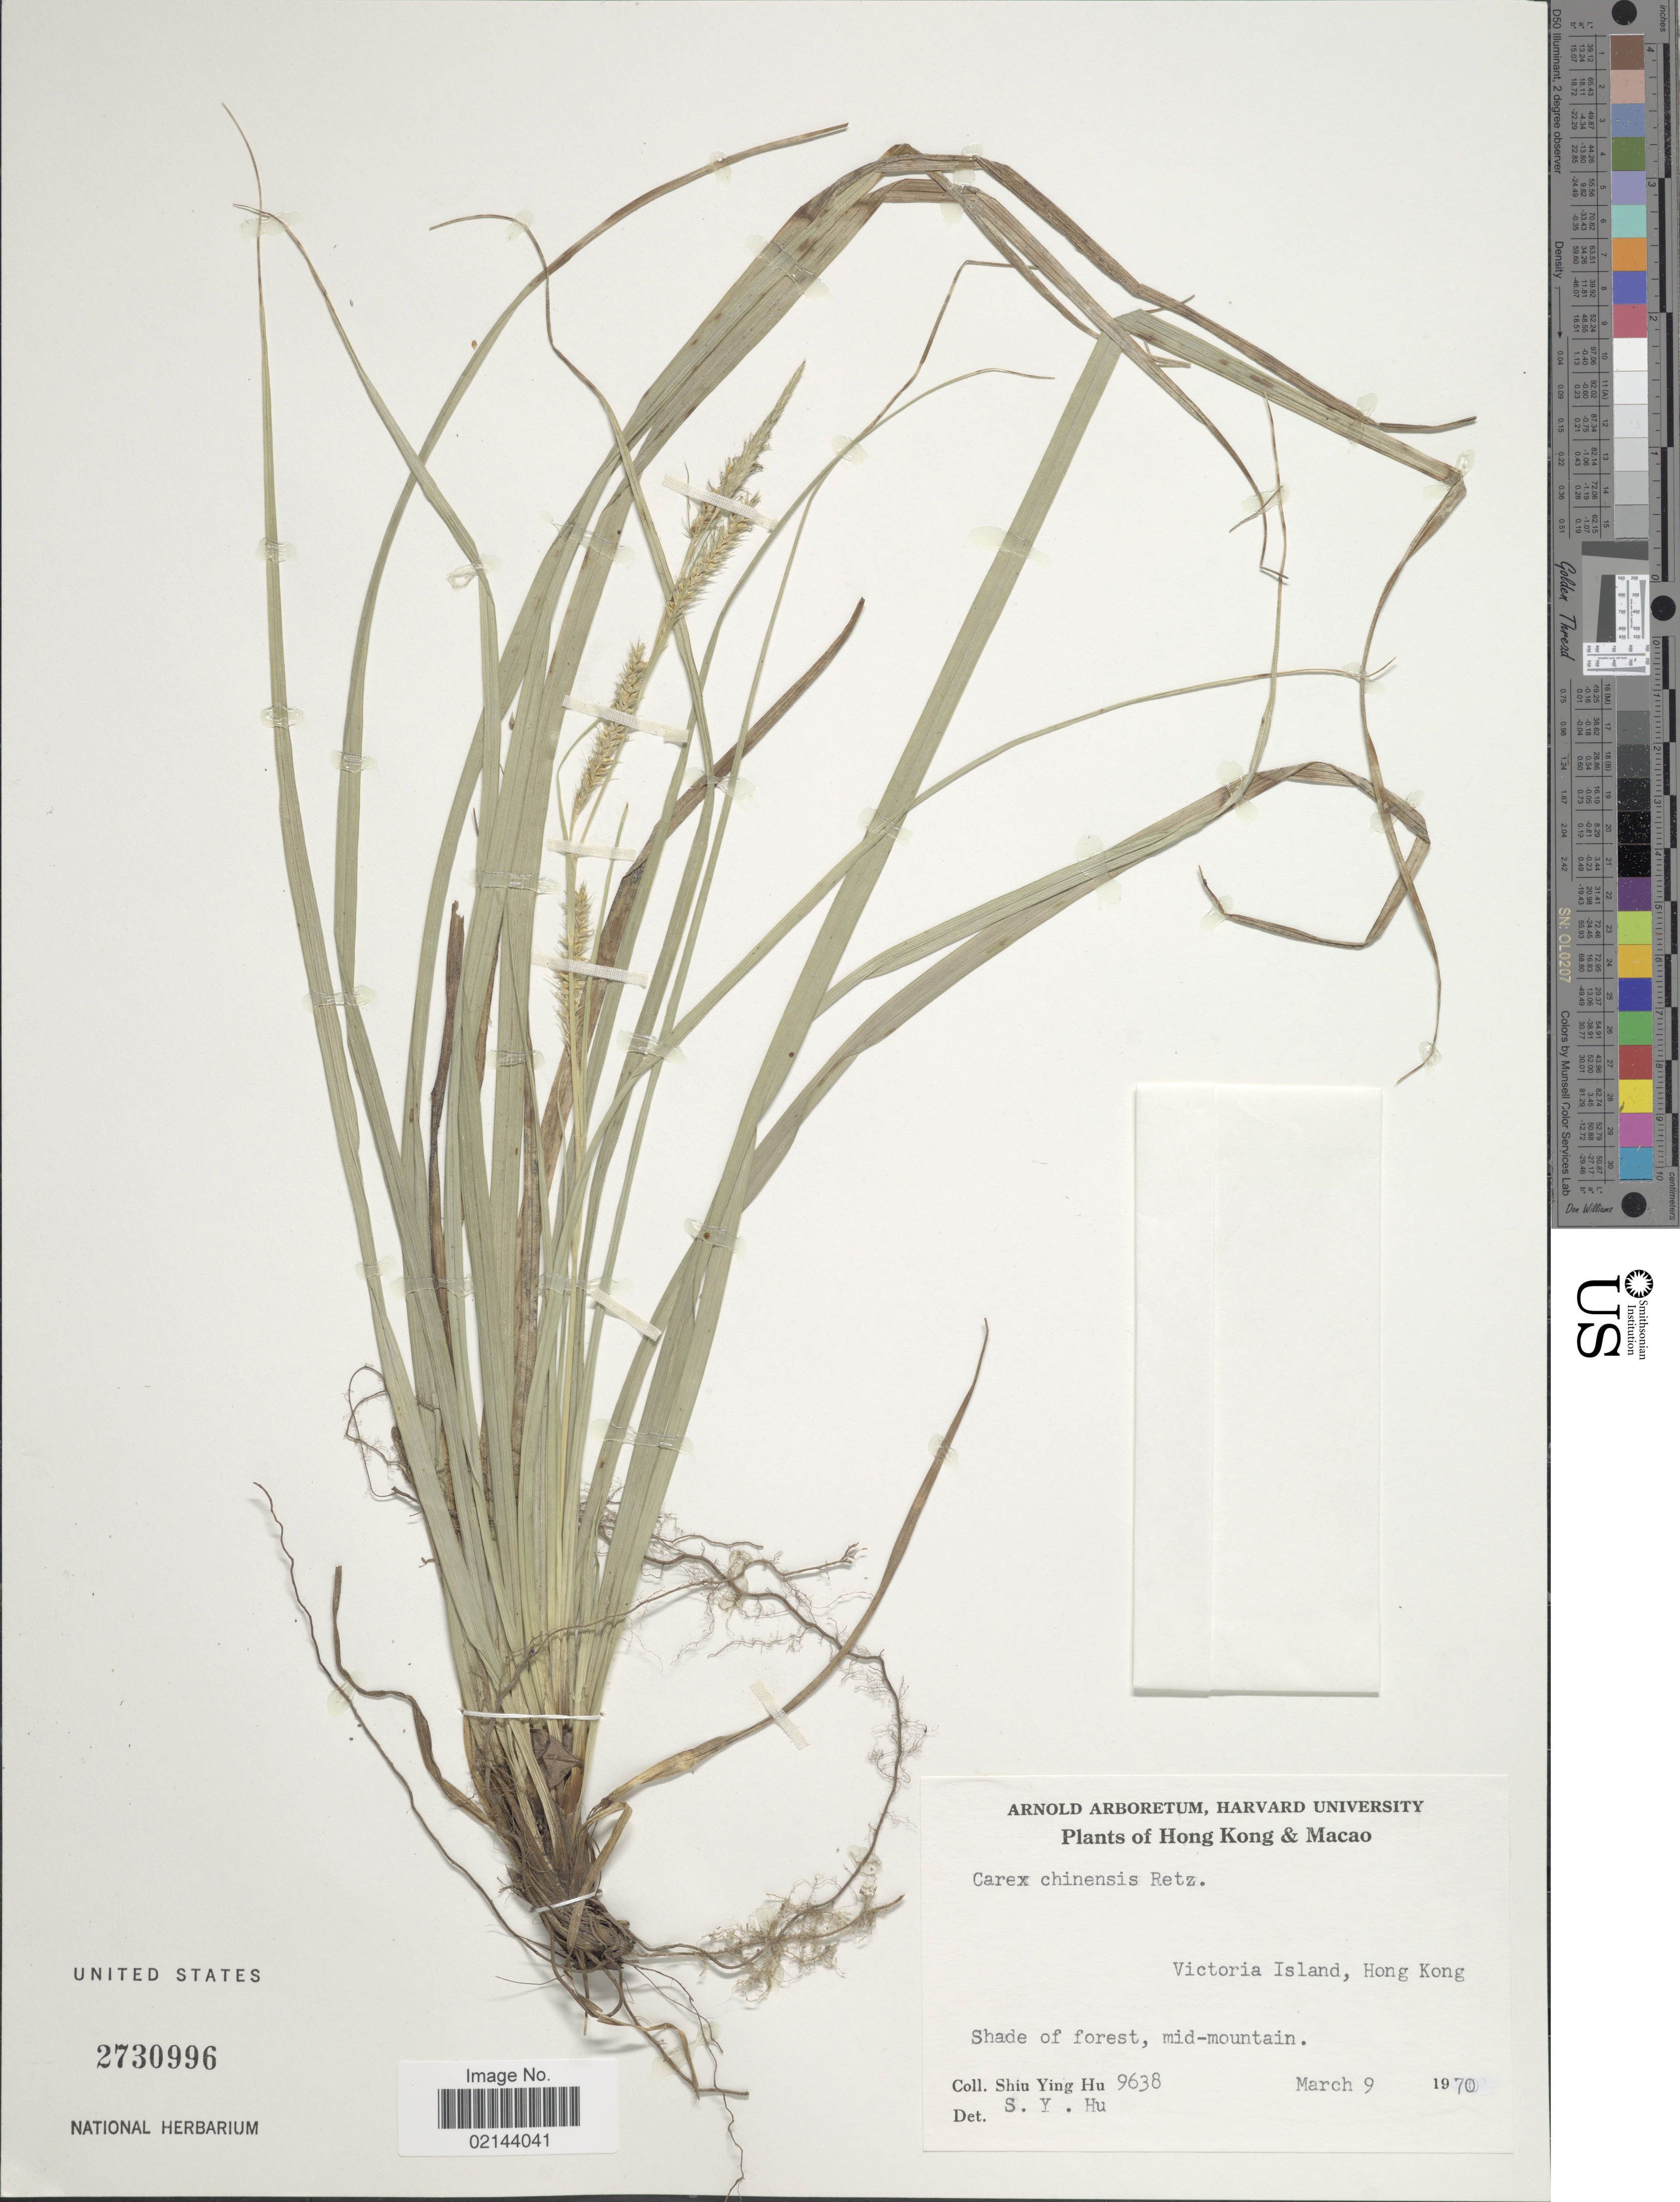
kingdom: Plantae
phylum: Tracheophyta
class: Liliopsida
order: Poales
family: Cyperaceae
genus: Carex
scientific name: Carex chinensis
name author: Retz.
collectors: S. Y. Hu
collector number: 9638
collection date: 1970-03-09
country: China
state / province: Hong Kong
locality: Hong Kong & Macao, Victoria Island, Hong Kong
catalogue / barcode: US 2730996